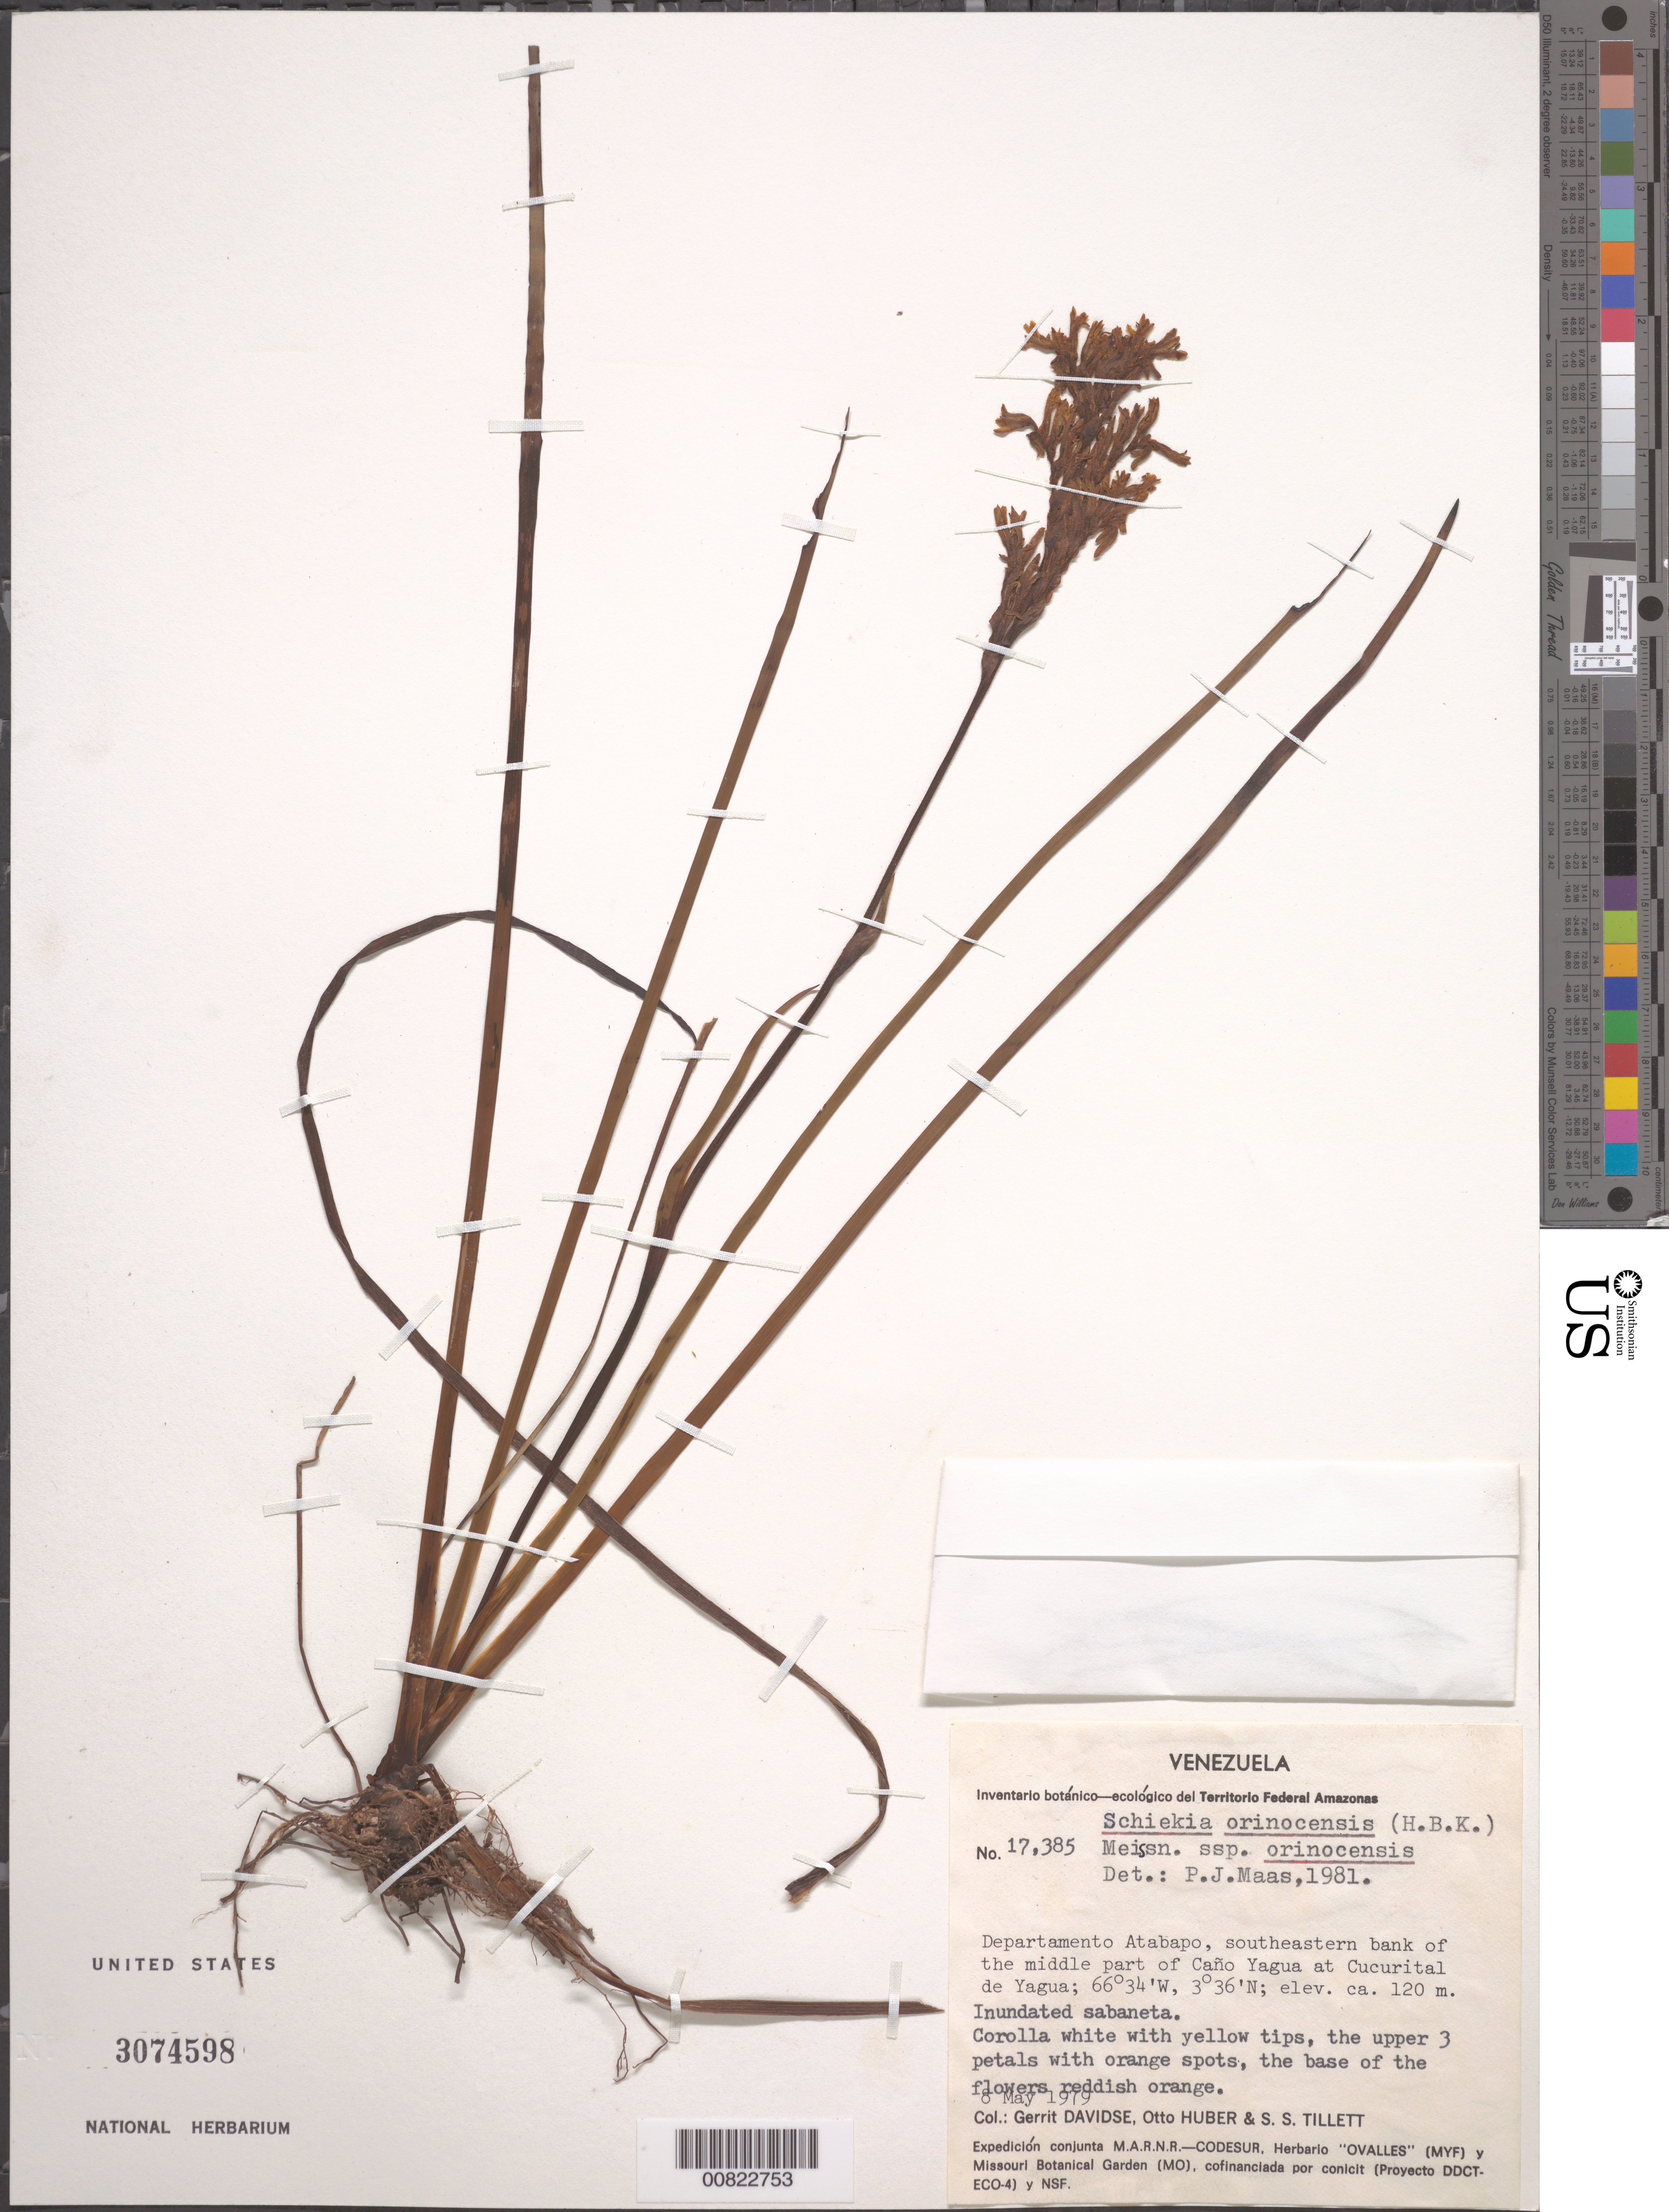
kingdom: Plantae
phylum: Tracheophyta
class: Liliopsida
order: Commelinales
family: Haemodoraceae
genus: Schiekia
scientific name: Schiekia orinocensis subsp. orinocensis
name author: (Kunth) Meisn.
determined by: Maas, Paul J. M.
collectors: G. Davidse, O. Huber & S. S. Tillett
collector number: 17385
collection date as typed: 8-May-79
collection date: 1979-05-08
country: Venezuela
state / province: Amazonas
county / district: Atabapo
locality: Cucurital de Yagua, SE bank of the middle part of Caño Yagua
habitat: Inundated sabaneta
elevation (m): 120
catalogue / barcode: US 3074598